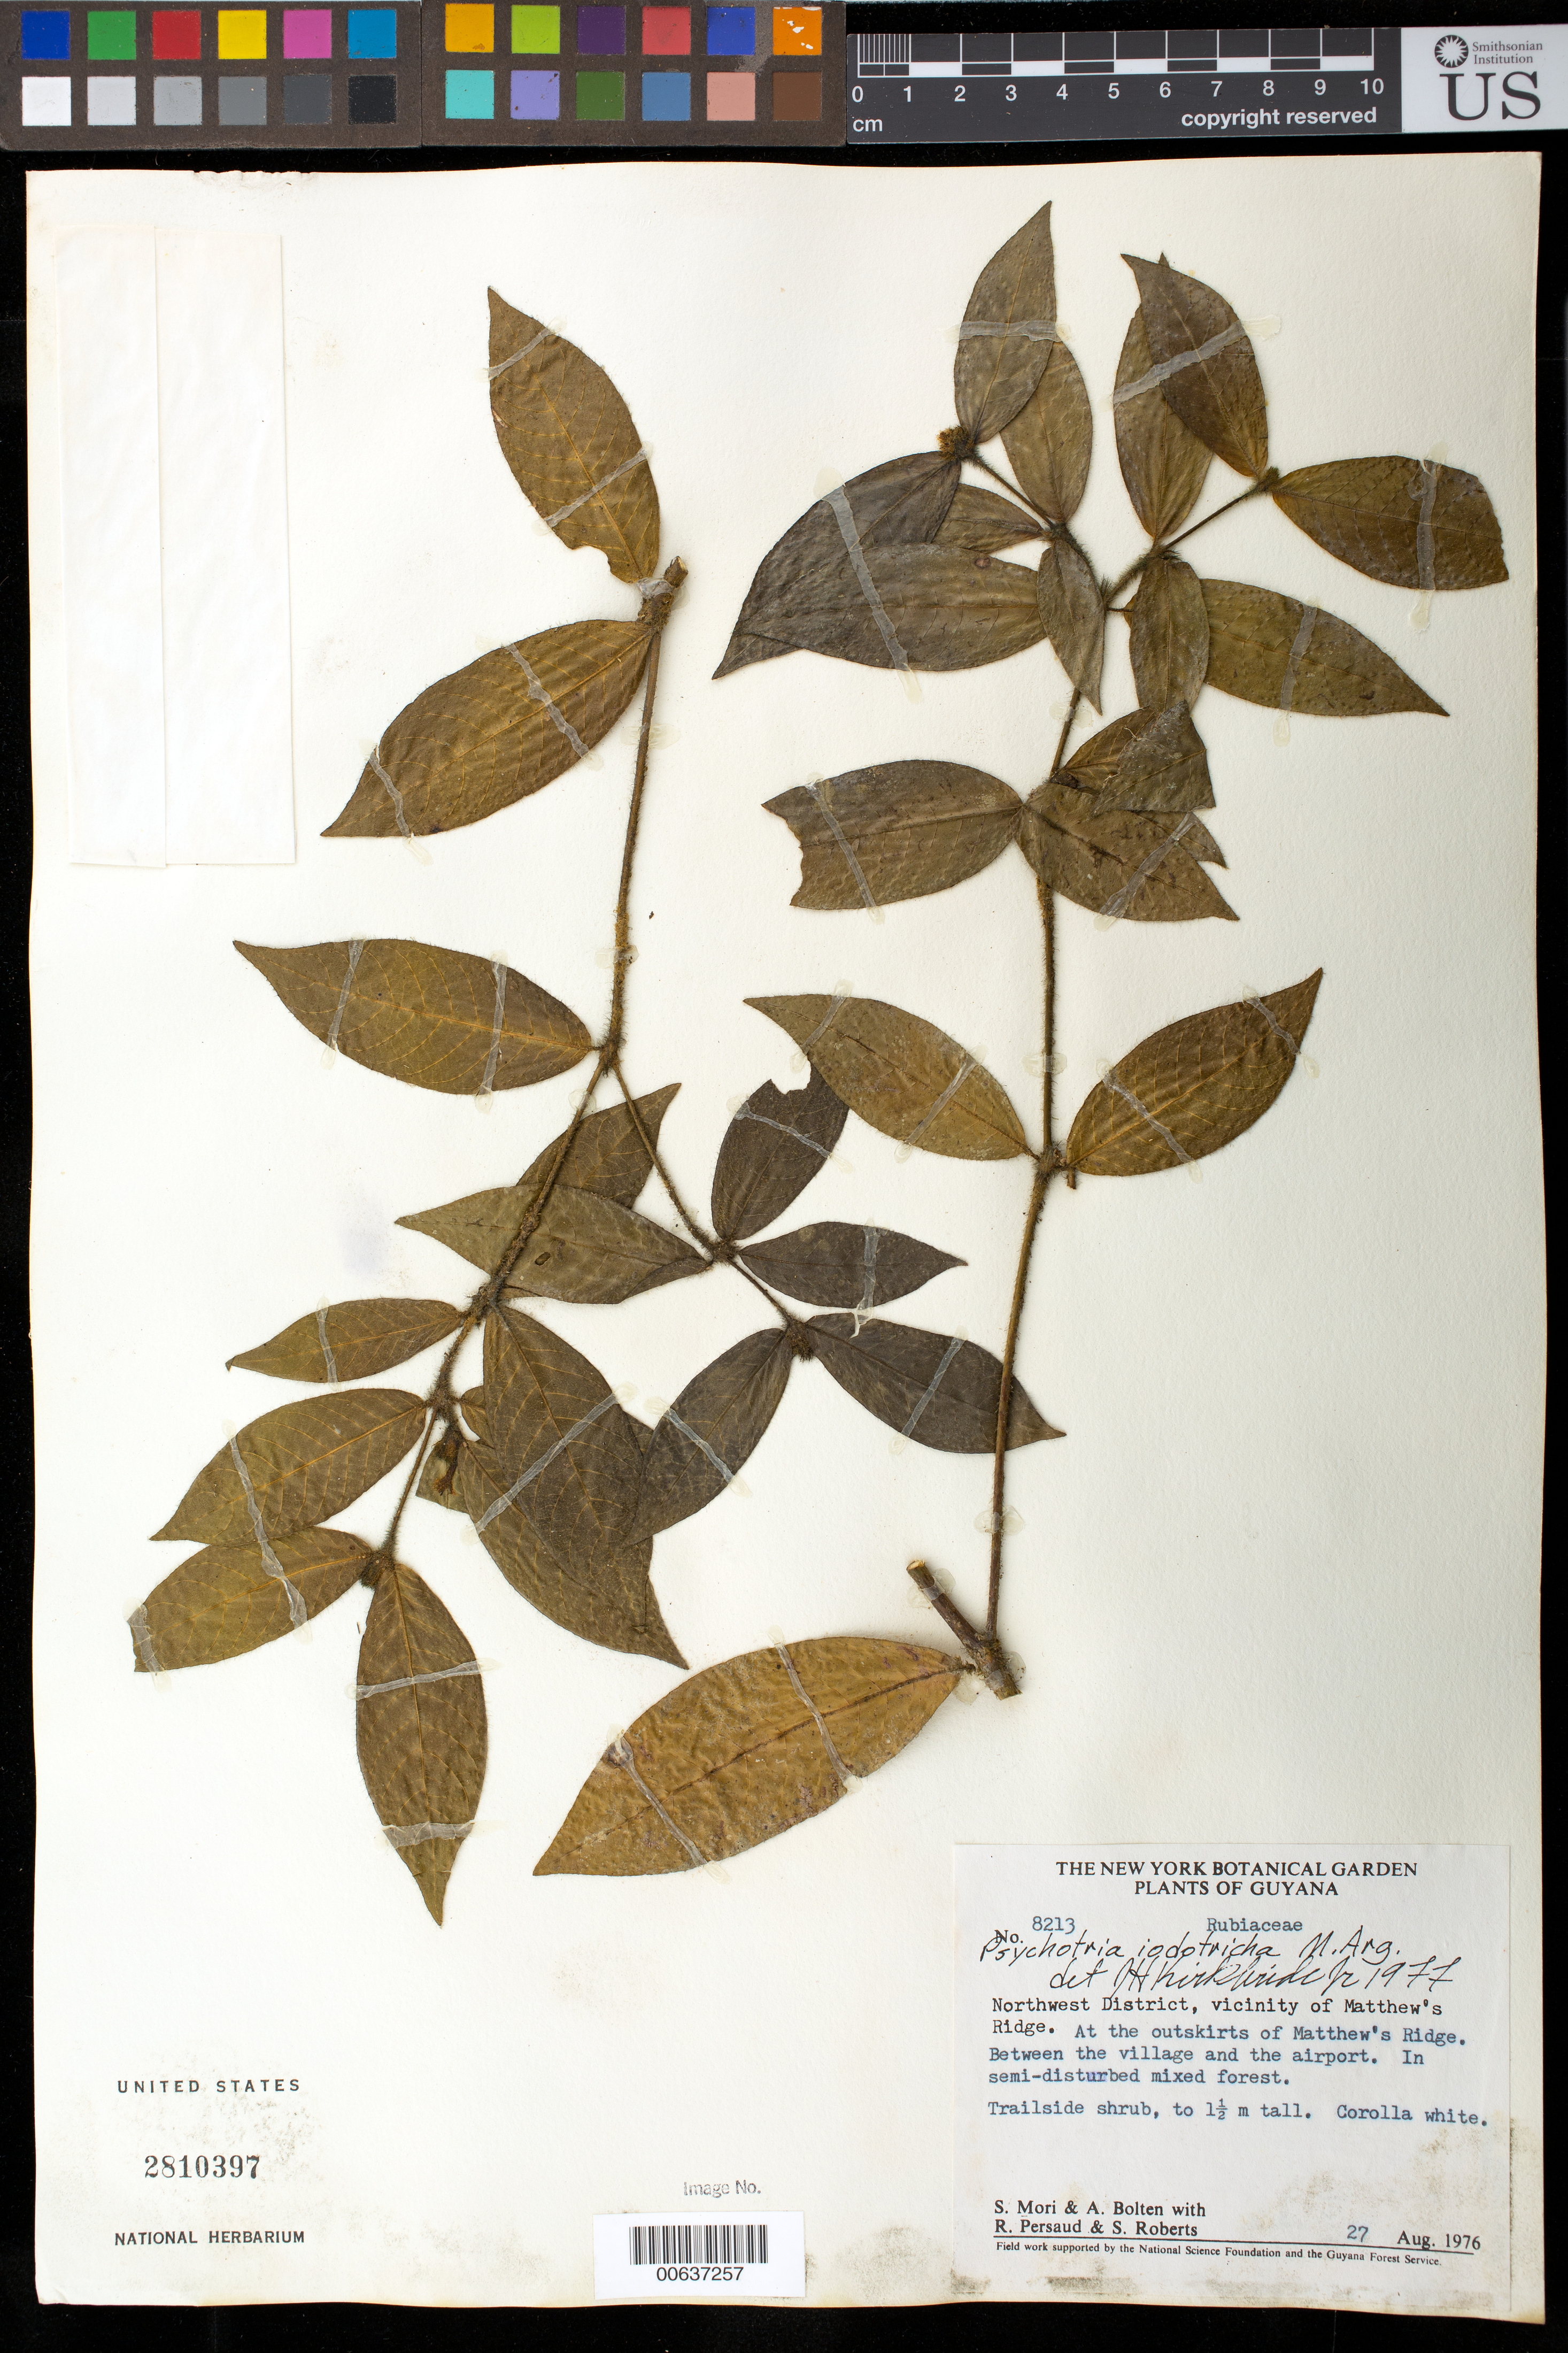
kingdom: Plantae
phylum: Tracheophyta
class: Magnoliopsida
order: Gentianales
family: Rubiaceae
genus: Palicourea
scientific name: Palicourea iodotricha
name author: (Müll. Arg.) Delprete & J.H. Kirkbr.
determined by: Kirkbride, J. H., Jr.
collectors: S. Mori, A. Bolten, R. Persaud, R. Boyan, S. Roberts, R. Jugernauth & S. Dwarka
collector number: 8213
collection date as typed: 27-Aug-76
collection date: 1976-08-27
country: Guyana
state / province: Barima-Waini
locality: Matthew's Ridge, outskirts, betw. village and airport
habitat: Semi-disturbed mixed forest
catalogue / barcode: US 2810397